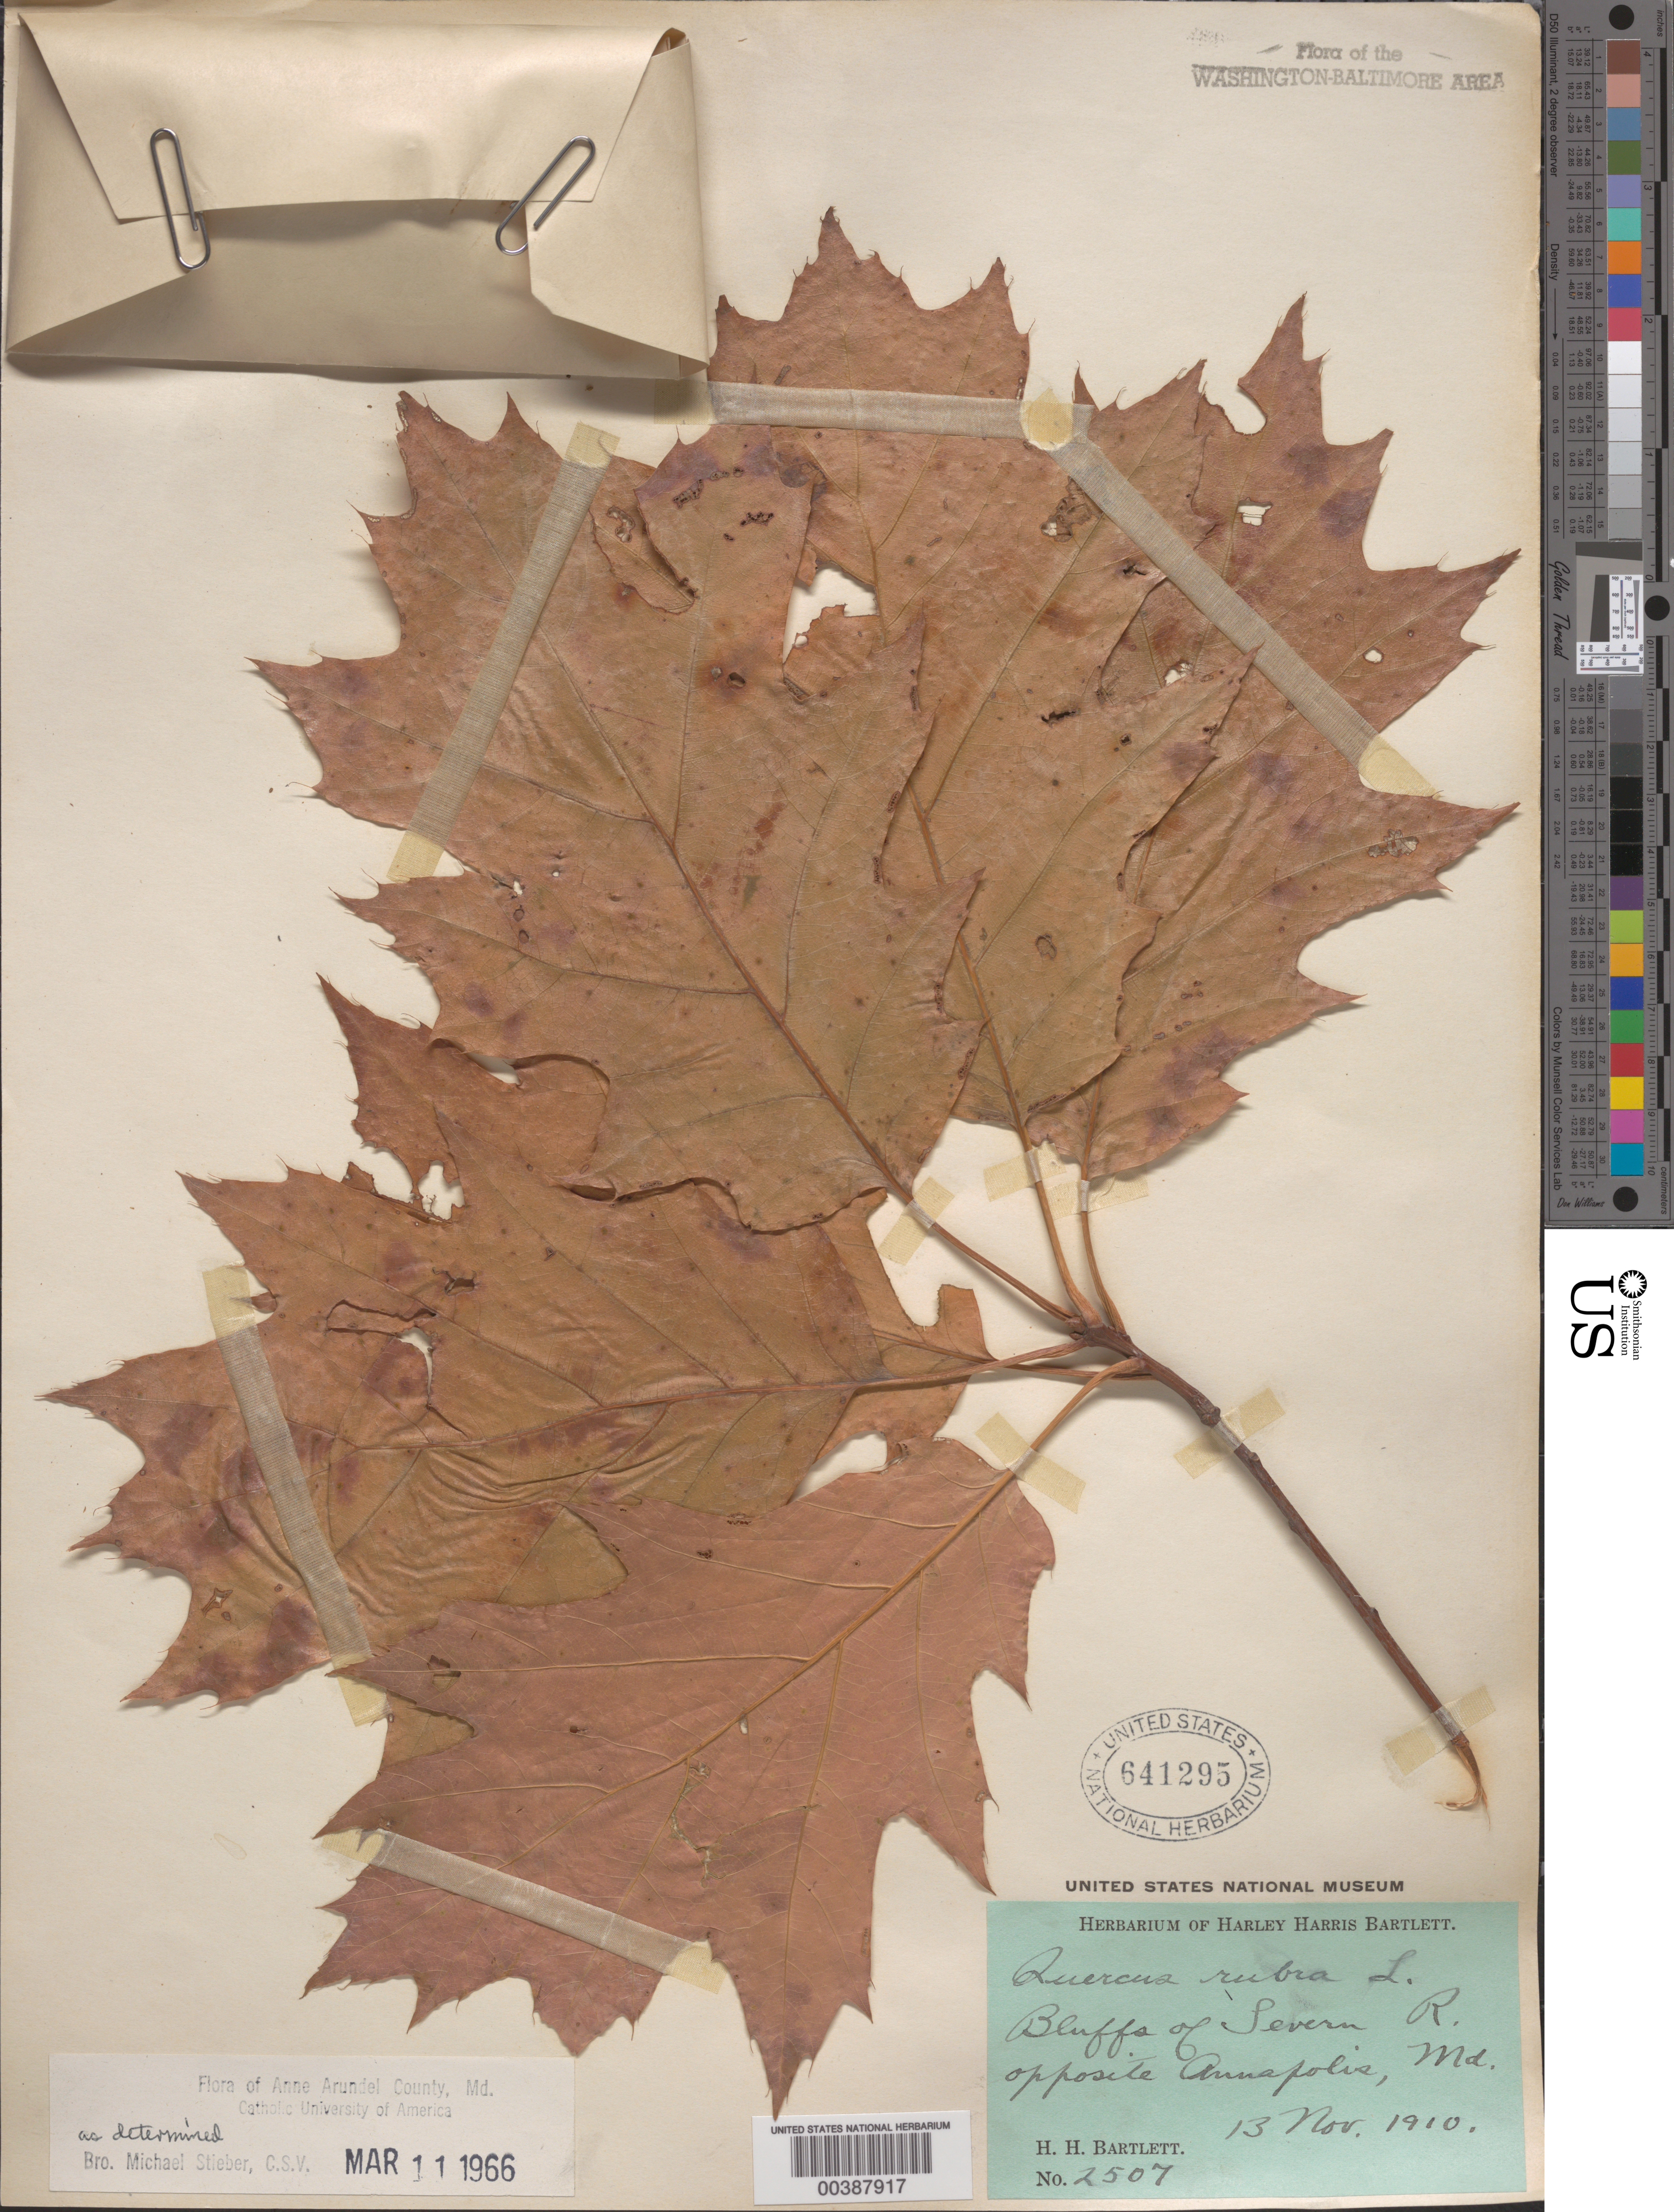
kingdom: Plantae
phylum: Tracheophyta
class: Magnoliopsida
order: Fagales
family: Fagaceae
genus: Quercus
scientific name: Quercus rubra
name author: L.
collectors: H. H. Bartlett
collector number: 2507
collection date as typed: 13 Nov 1910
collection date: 1910-11-13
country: United States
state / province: Maryland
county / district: Anne Arundel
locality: Severn River, opposite Annapolis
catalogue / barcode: US 641295